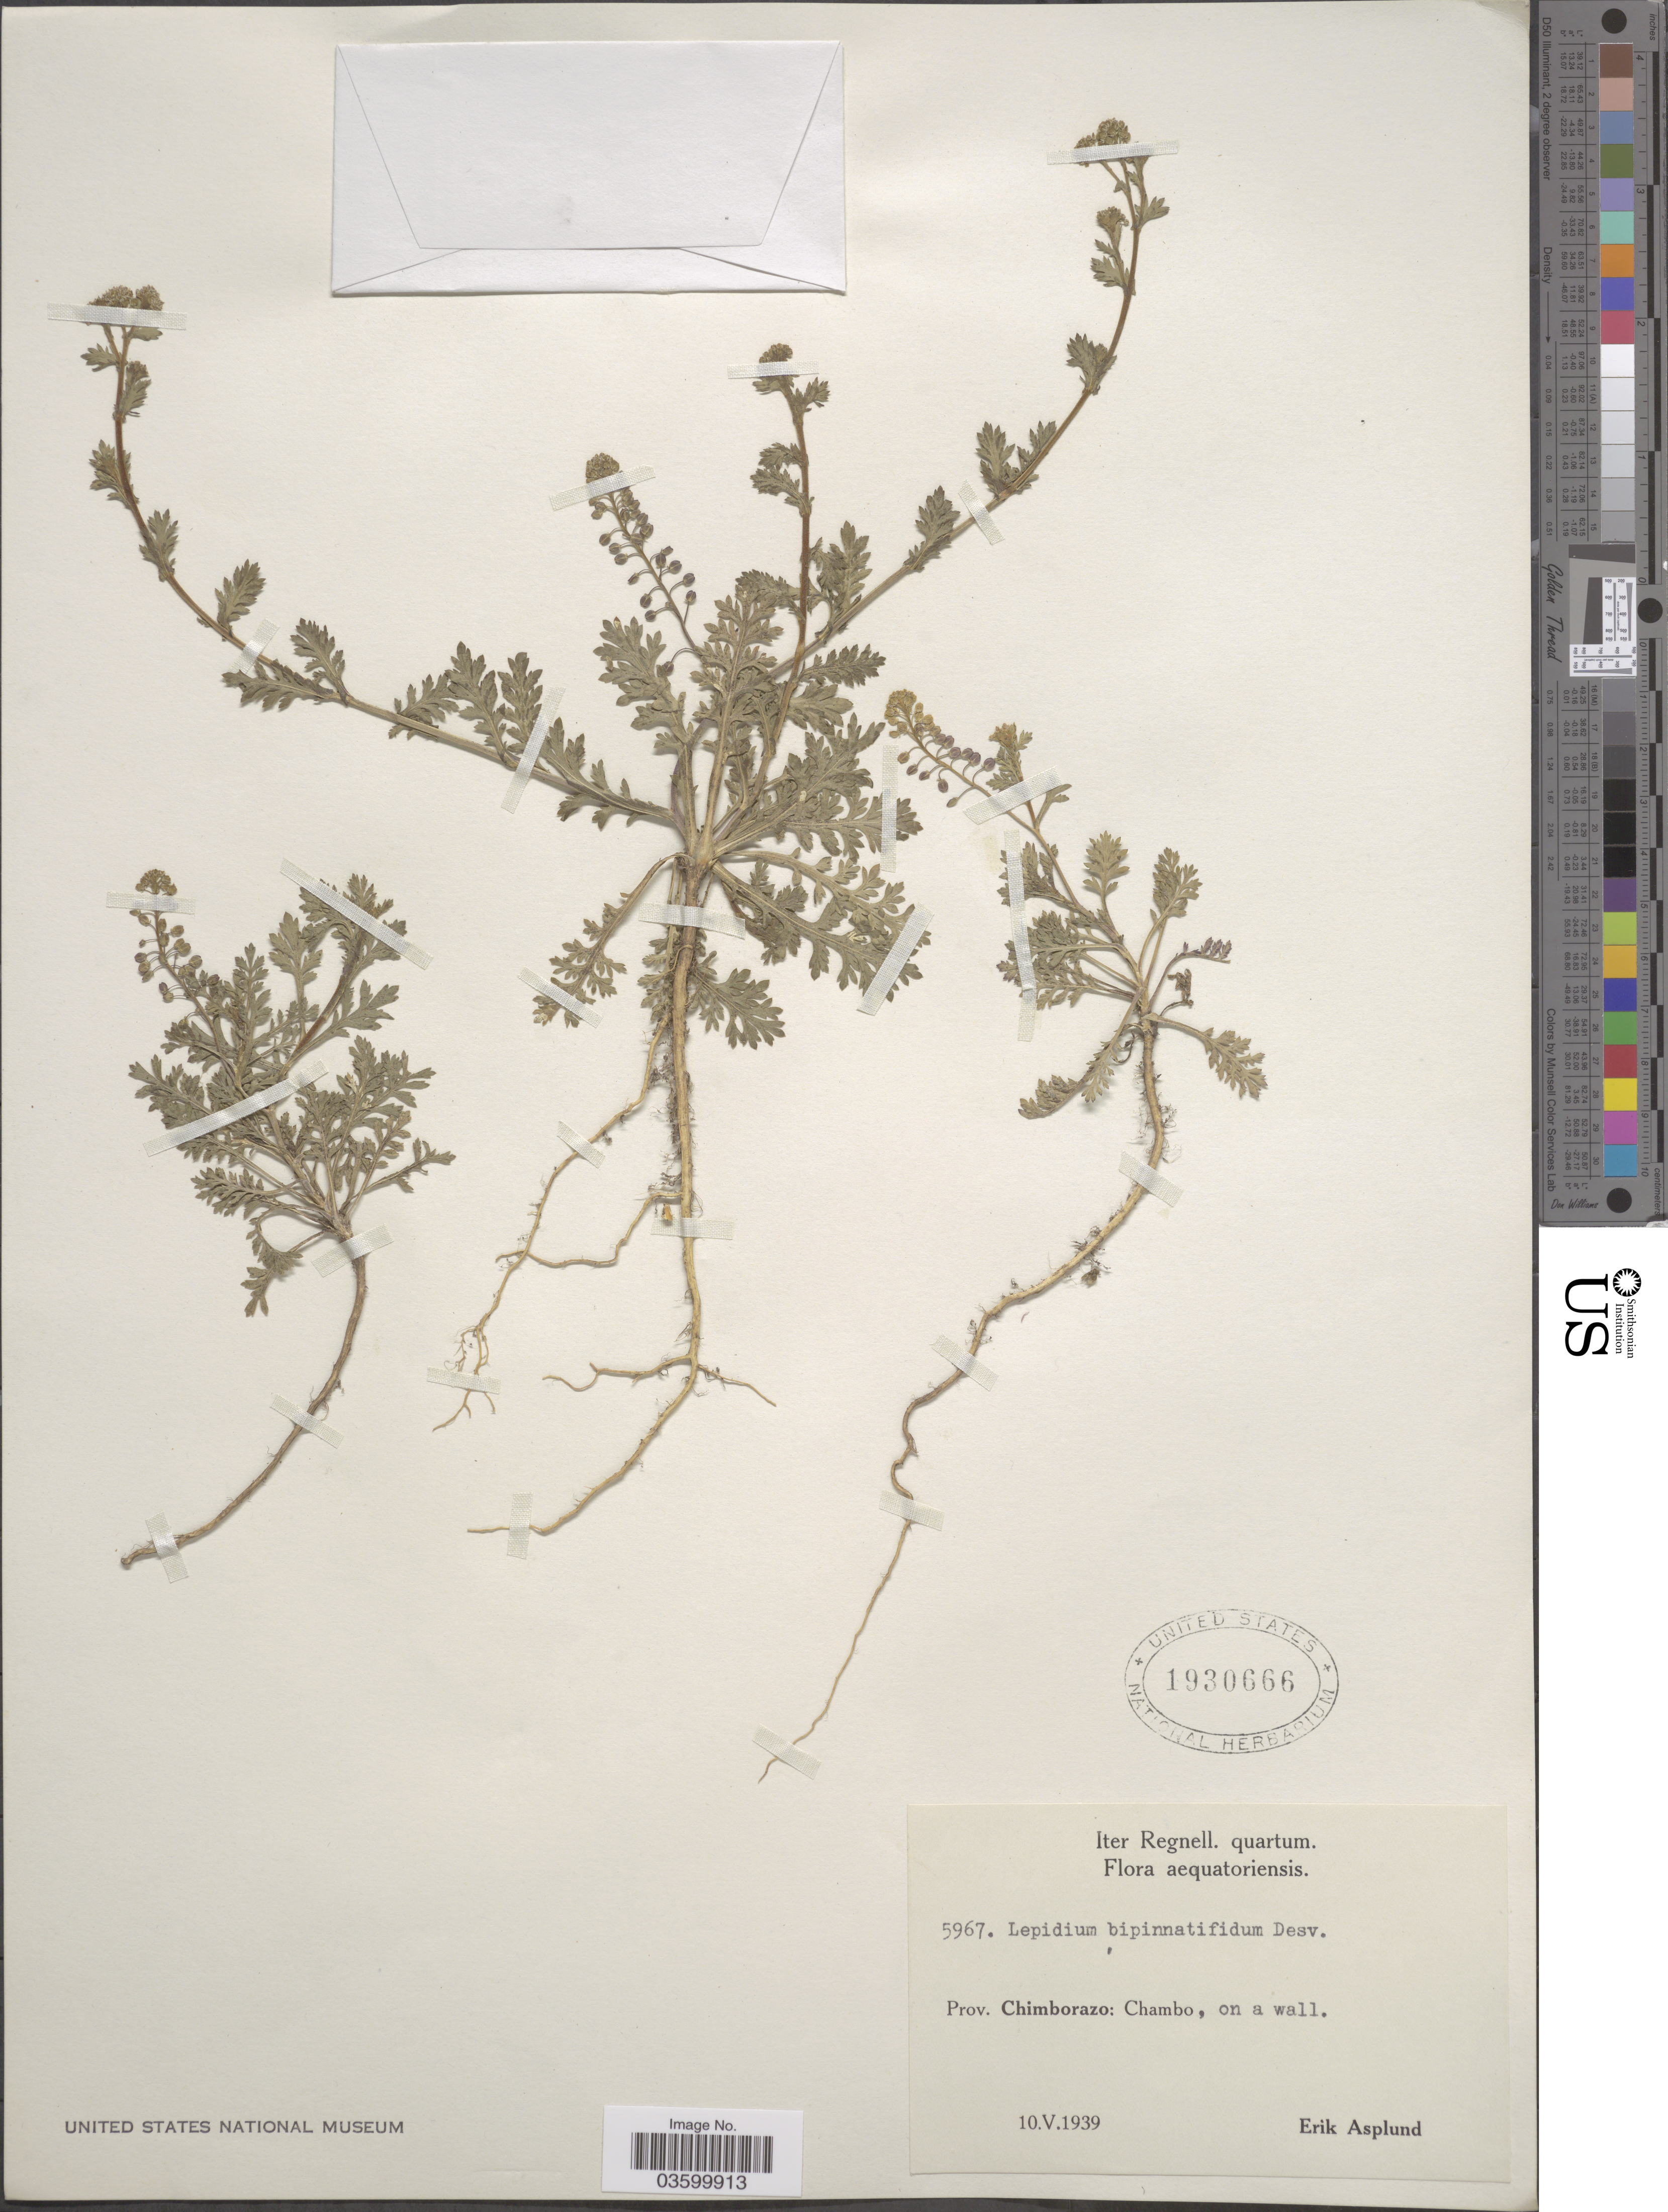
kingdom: Plantae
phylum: Tracheophyta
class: Magnoliopsida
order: Brassicales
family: Brassicaceae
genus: Lepidium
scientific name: Lepidium bipinnatifidum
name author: Desv.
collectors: E. Asplund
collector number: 5967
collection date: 1939-05-10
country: Ecuador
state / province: Chimborazo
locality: Chambo, on a wall.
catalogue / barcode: US 1930666